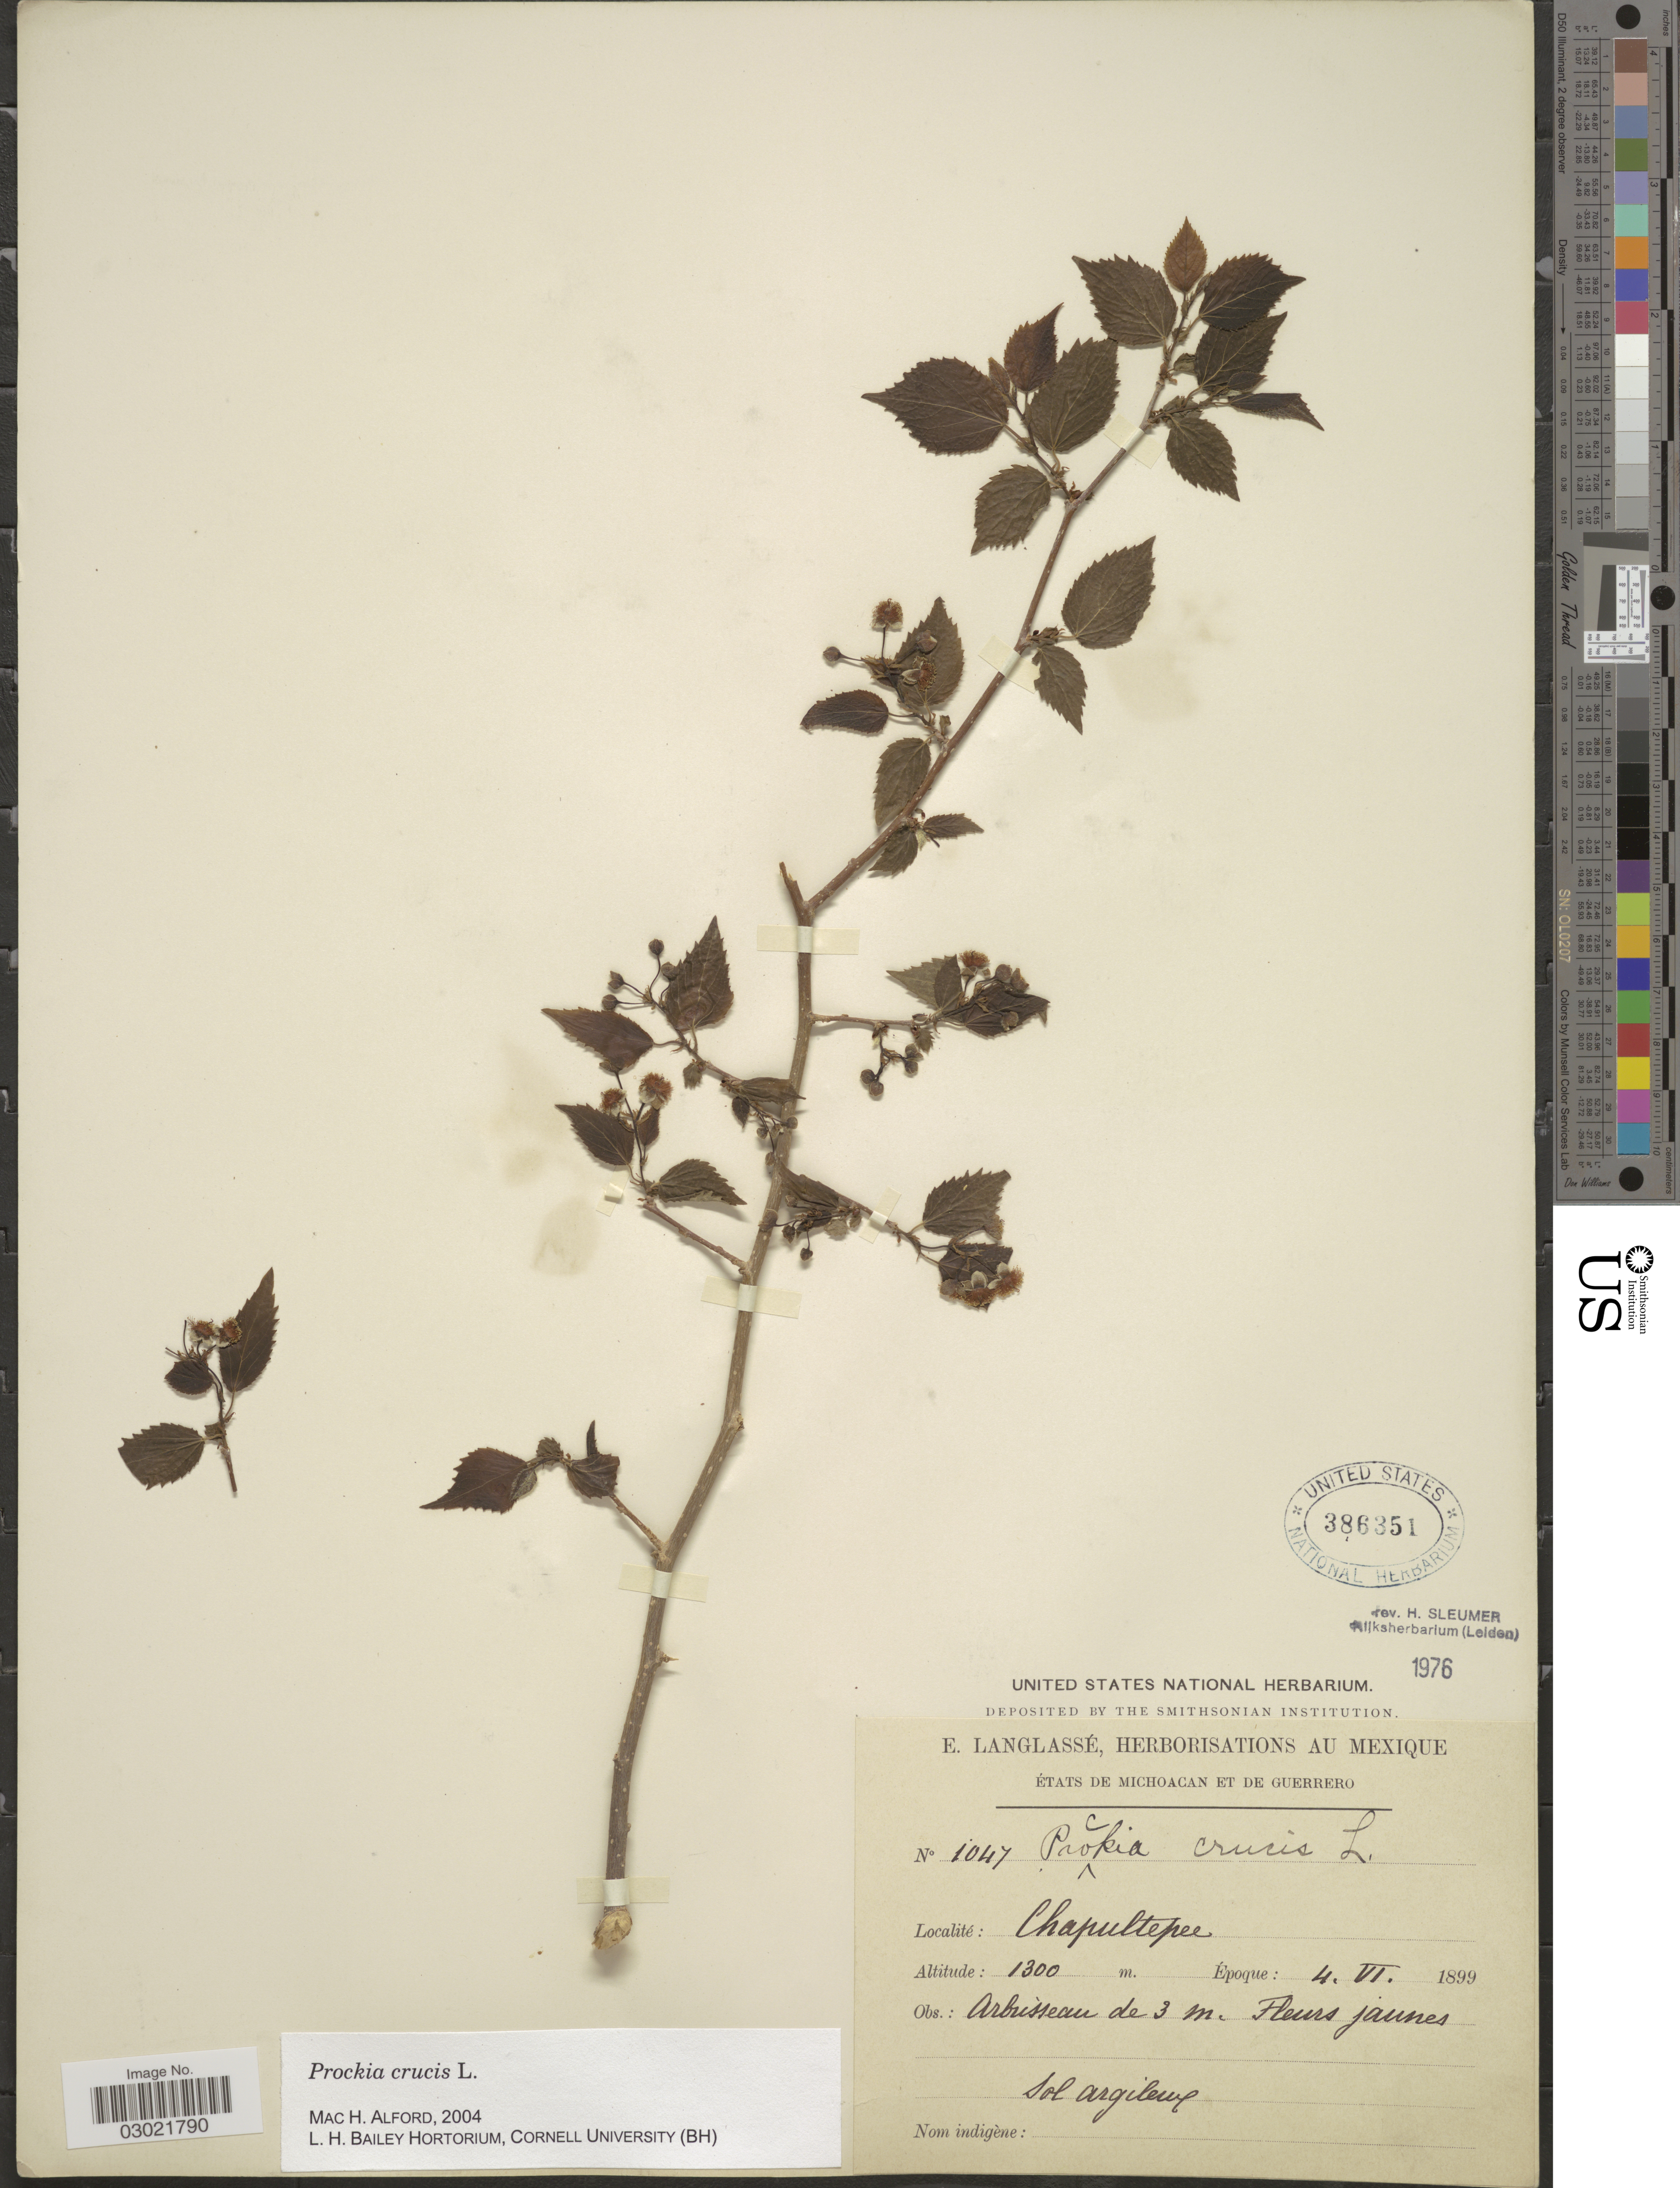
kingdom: Plantae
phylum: Tracheophyta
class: Magnoliopsida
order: Malpighiales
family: Salicaceae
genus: Prockia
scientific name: Prockia crucis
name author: P. Browne ex L.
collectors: E. Langlassé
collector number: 1047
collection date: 1899-06-04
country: Mexico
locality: États de Michoacan et de Guerrero. Chapultepee.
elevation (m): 1300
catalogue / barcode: US 386351